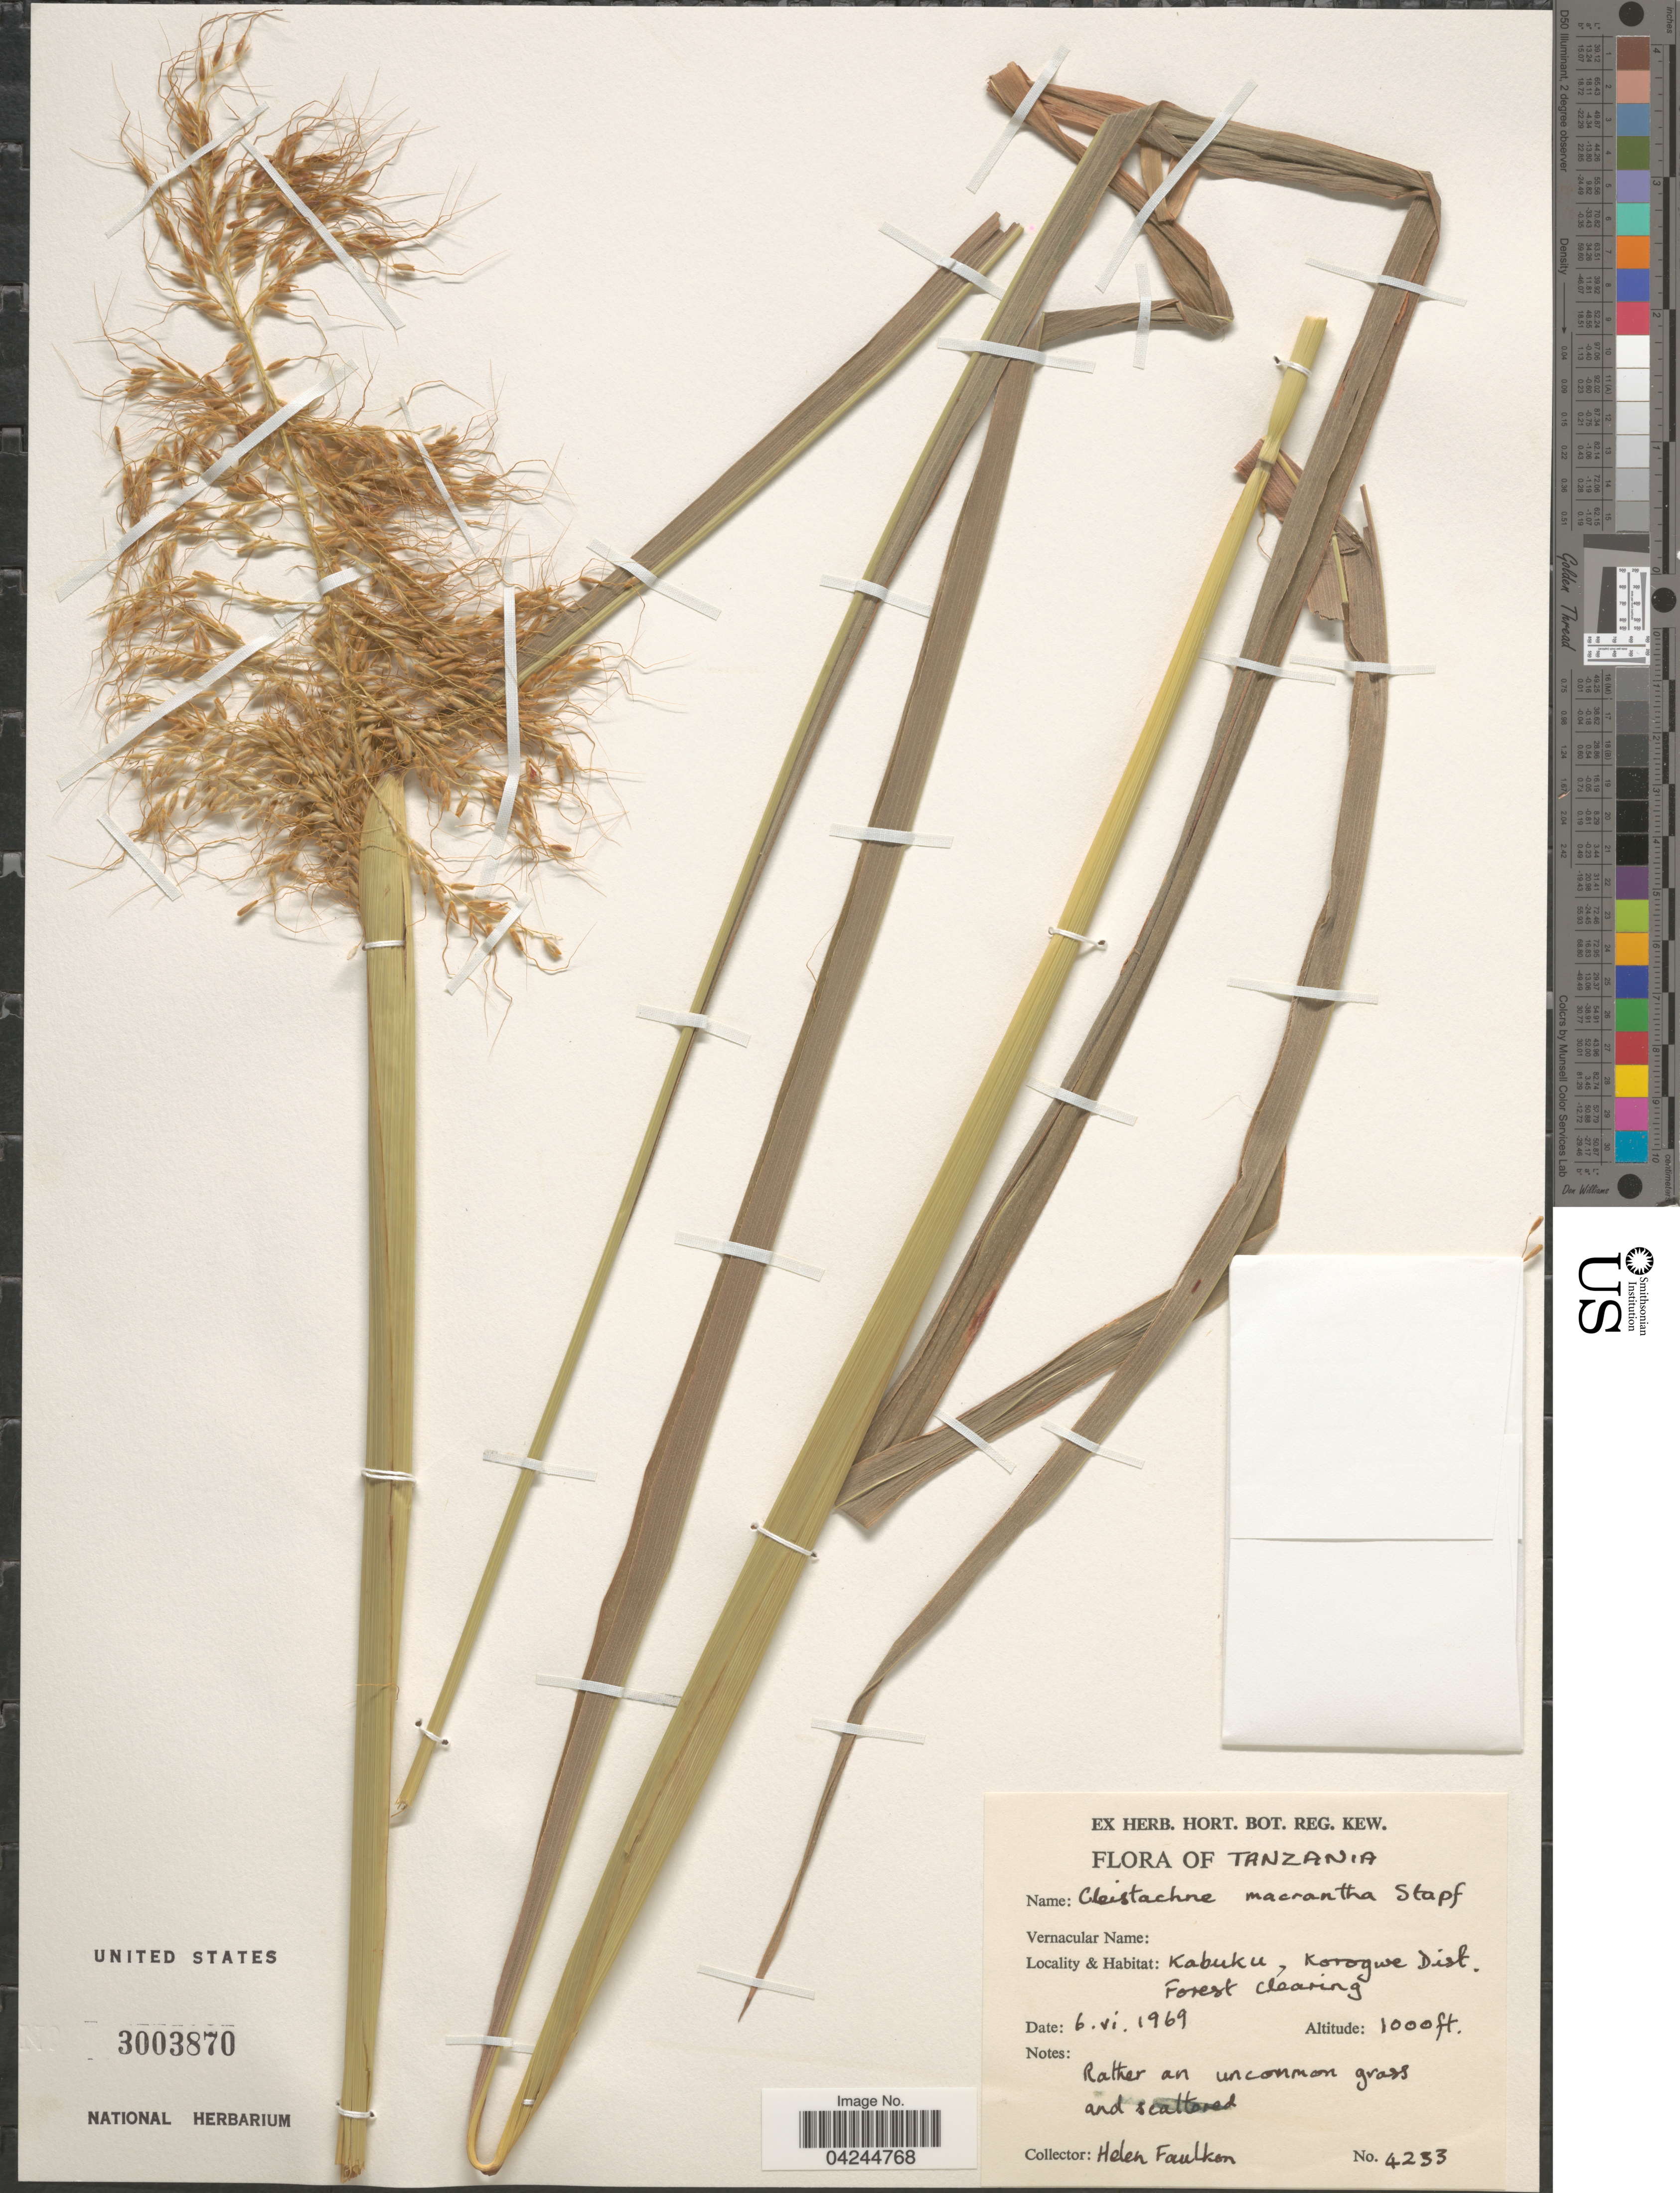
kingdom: Plantae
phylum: Tracheophyta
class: Liliopsida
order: Poales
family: Poaceae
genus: Cleistachne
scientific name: Cleistachne sorghoides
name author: Benth.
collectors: H. Faulkner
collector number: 4233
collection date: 1969-06-06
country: Tanzania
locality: Kabuku, Korogwe Dist. Forest clearing.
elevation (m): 305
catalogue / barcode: US 3003870